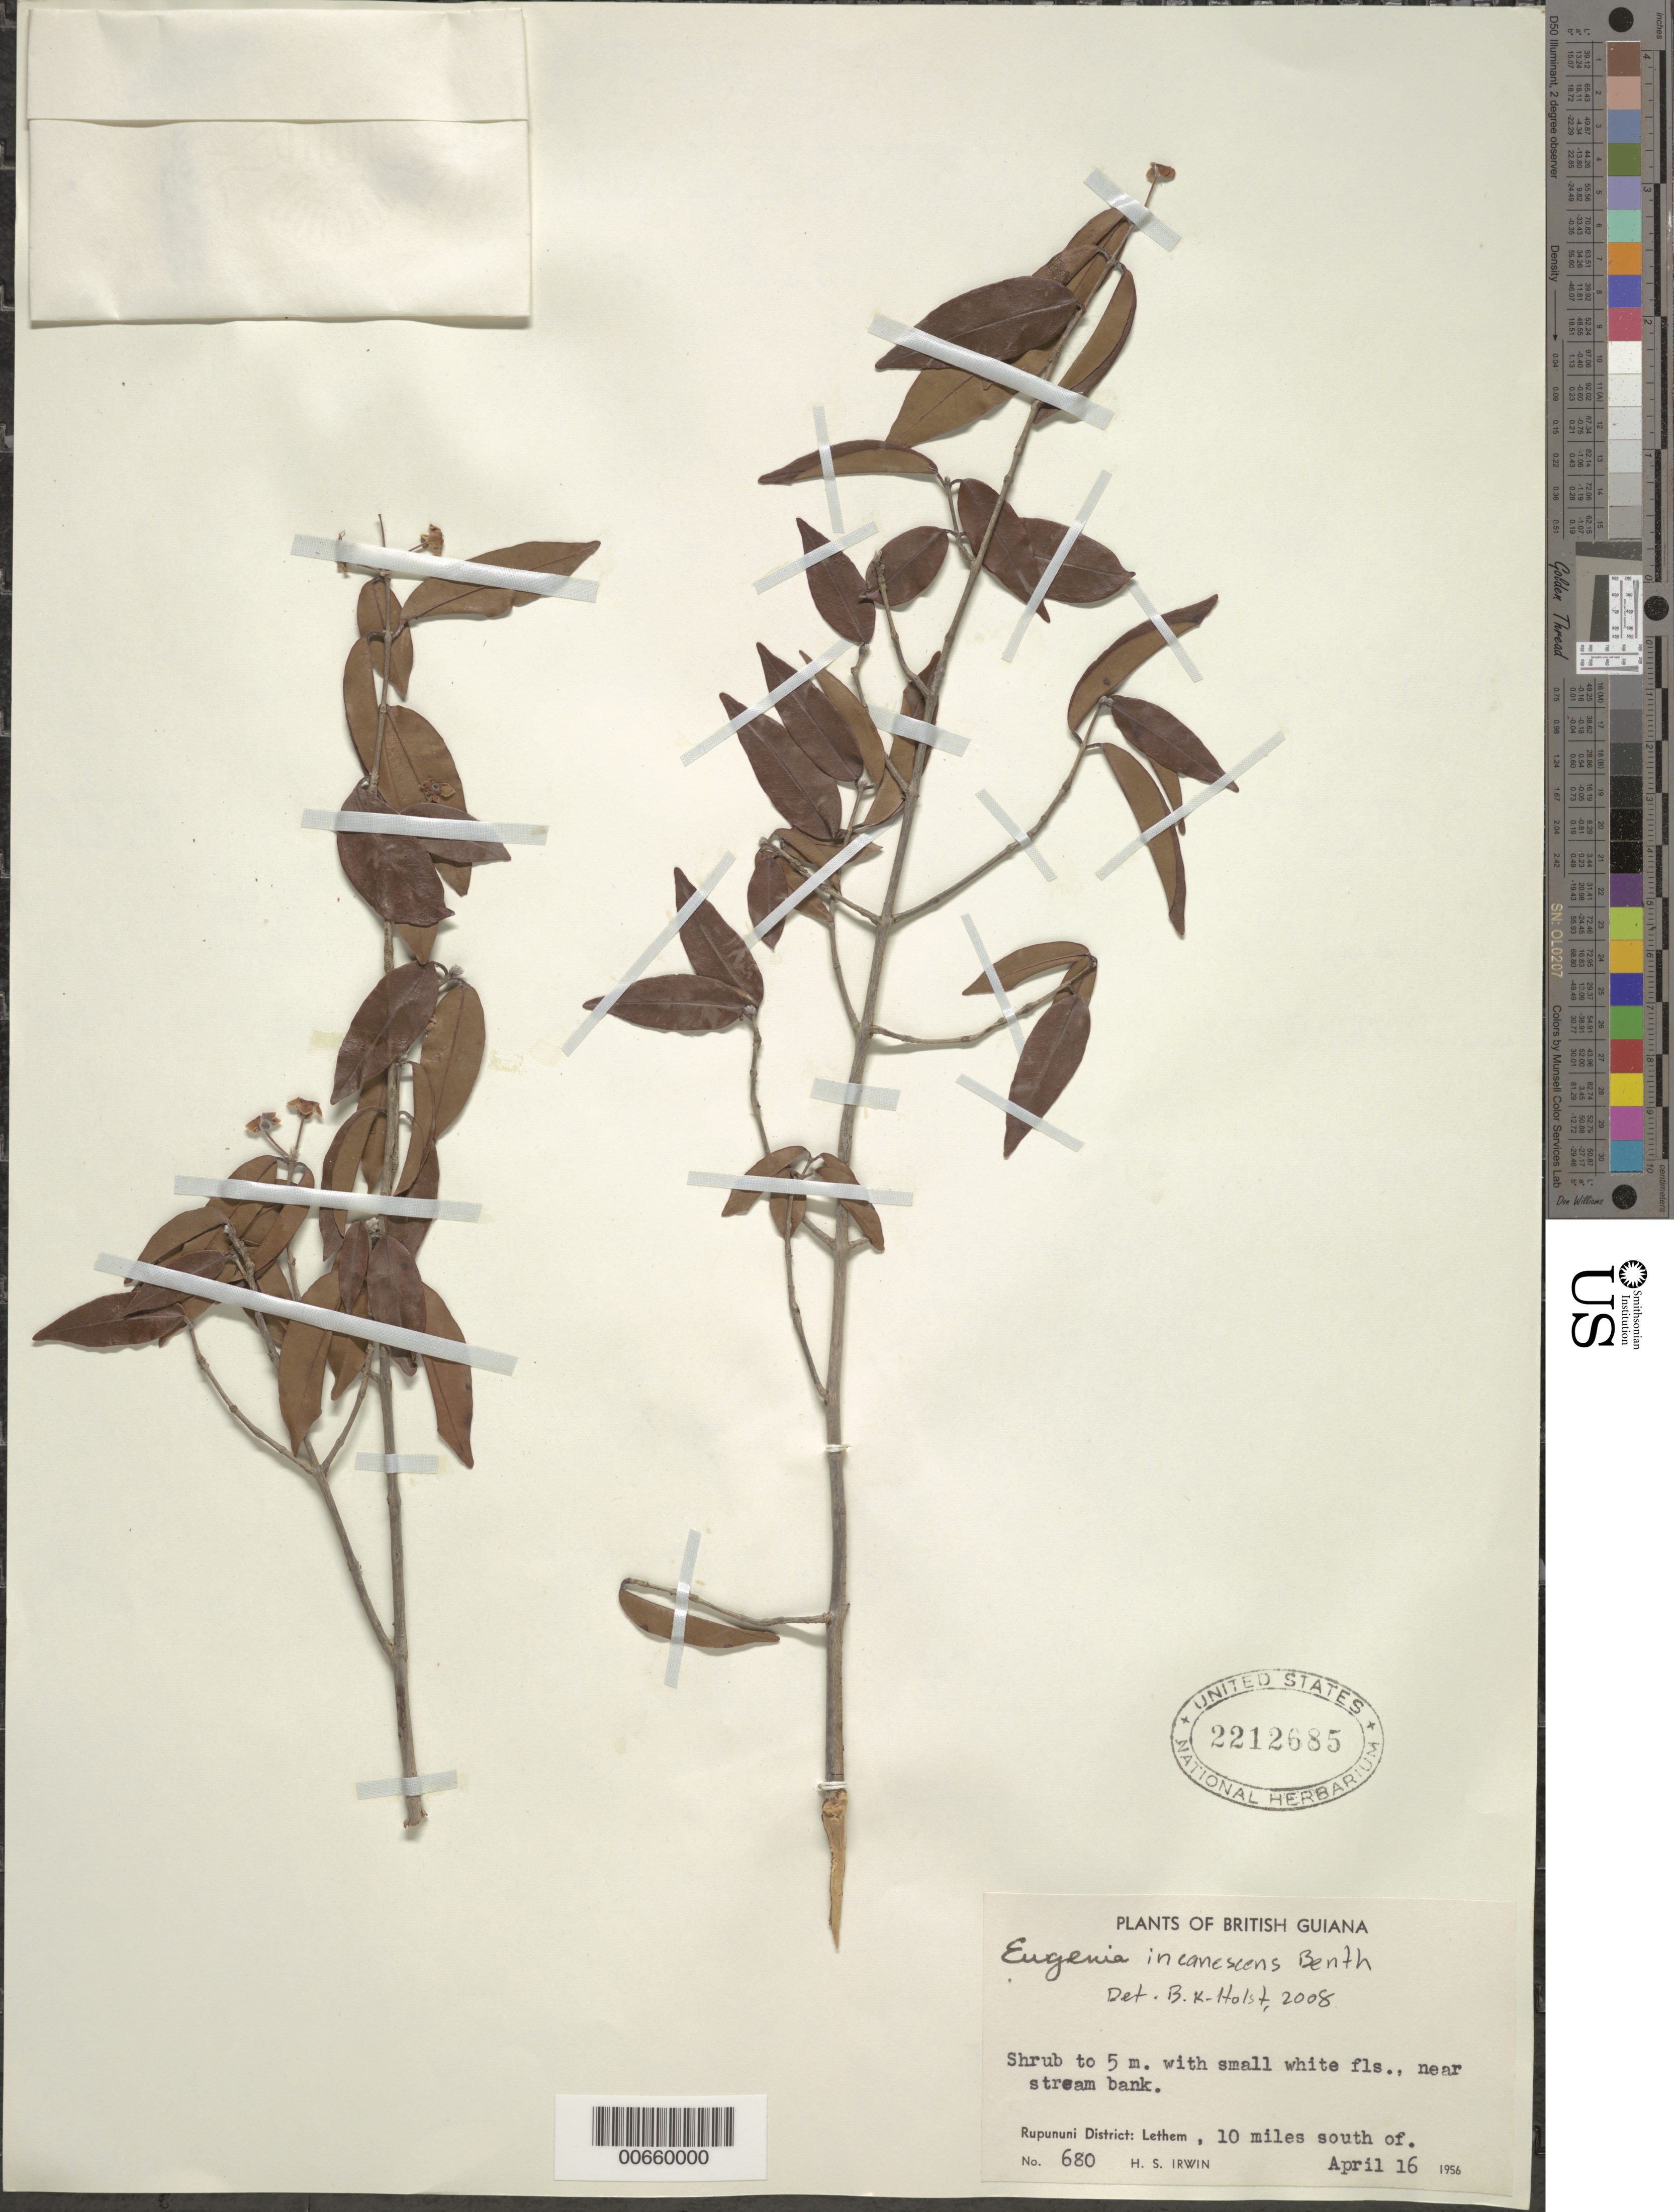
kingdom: Plantae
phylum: Tracheophyta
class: Magnoliopsida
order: Myrtales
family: Myrtaceae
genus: Eugenia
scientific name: Eugenia incanescens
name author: Benth.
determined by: Holst, Bruce K.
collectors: H. Irwin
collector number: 680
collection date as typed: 16-Apr-56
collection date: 1956-04-16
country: Guyana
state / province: U. Takutu-U. Essequibo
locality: Rupununi Dist., 10 mi. S of Lethem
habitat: Near stream bank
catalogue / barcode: US 2212685